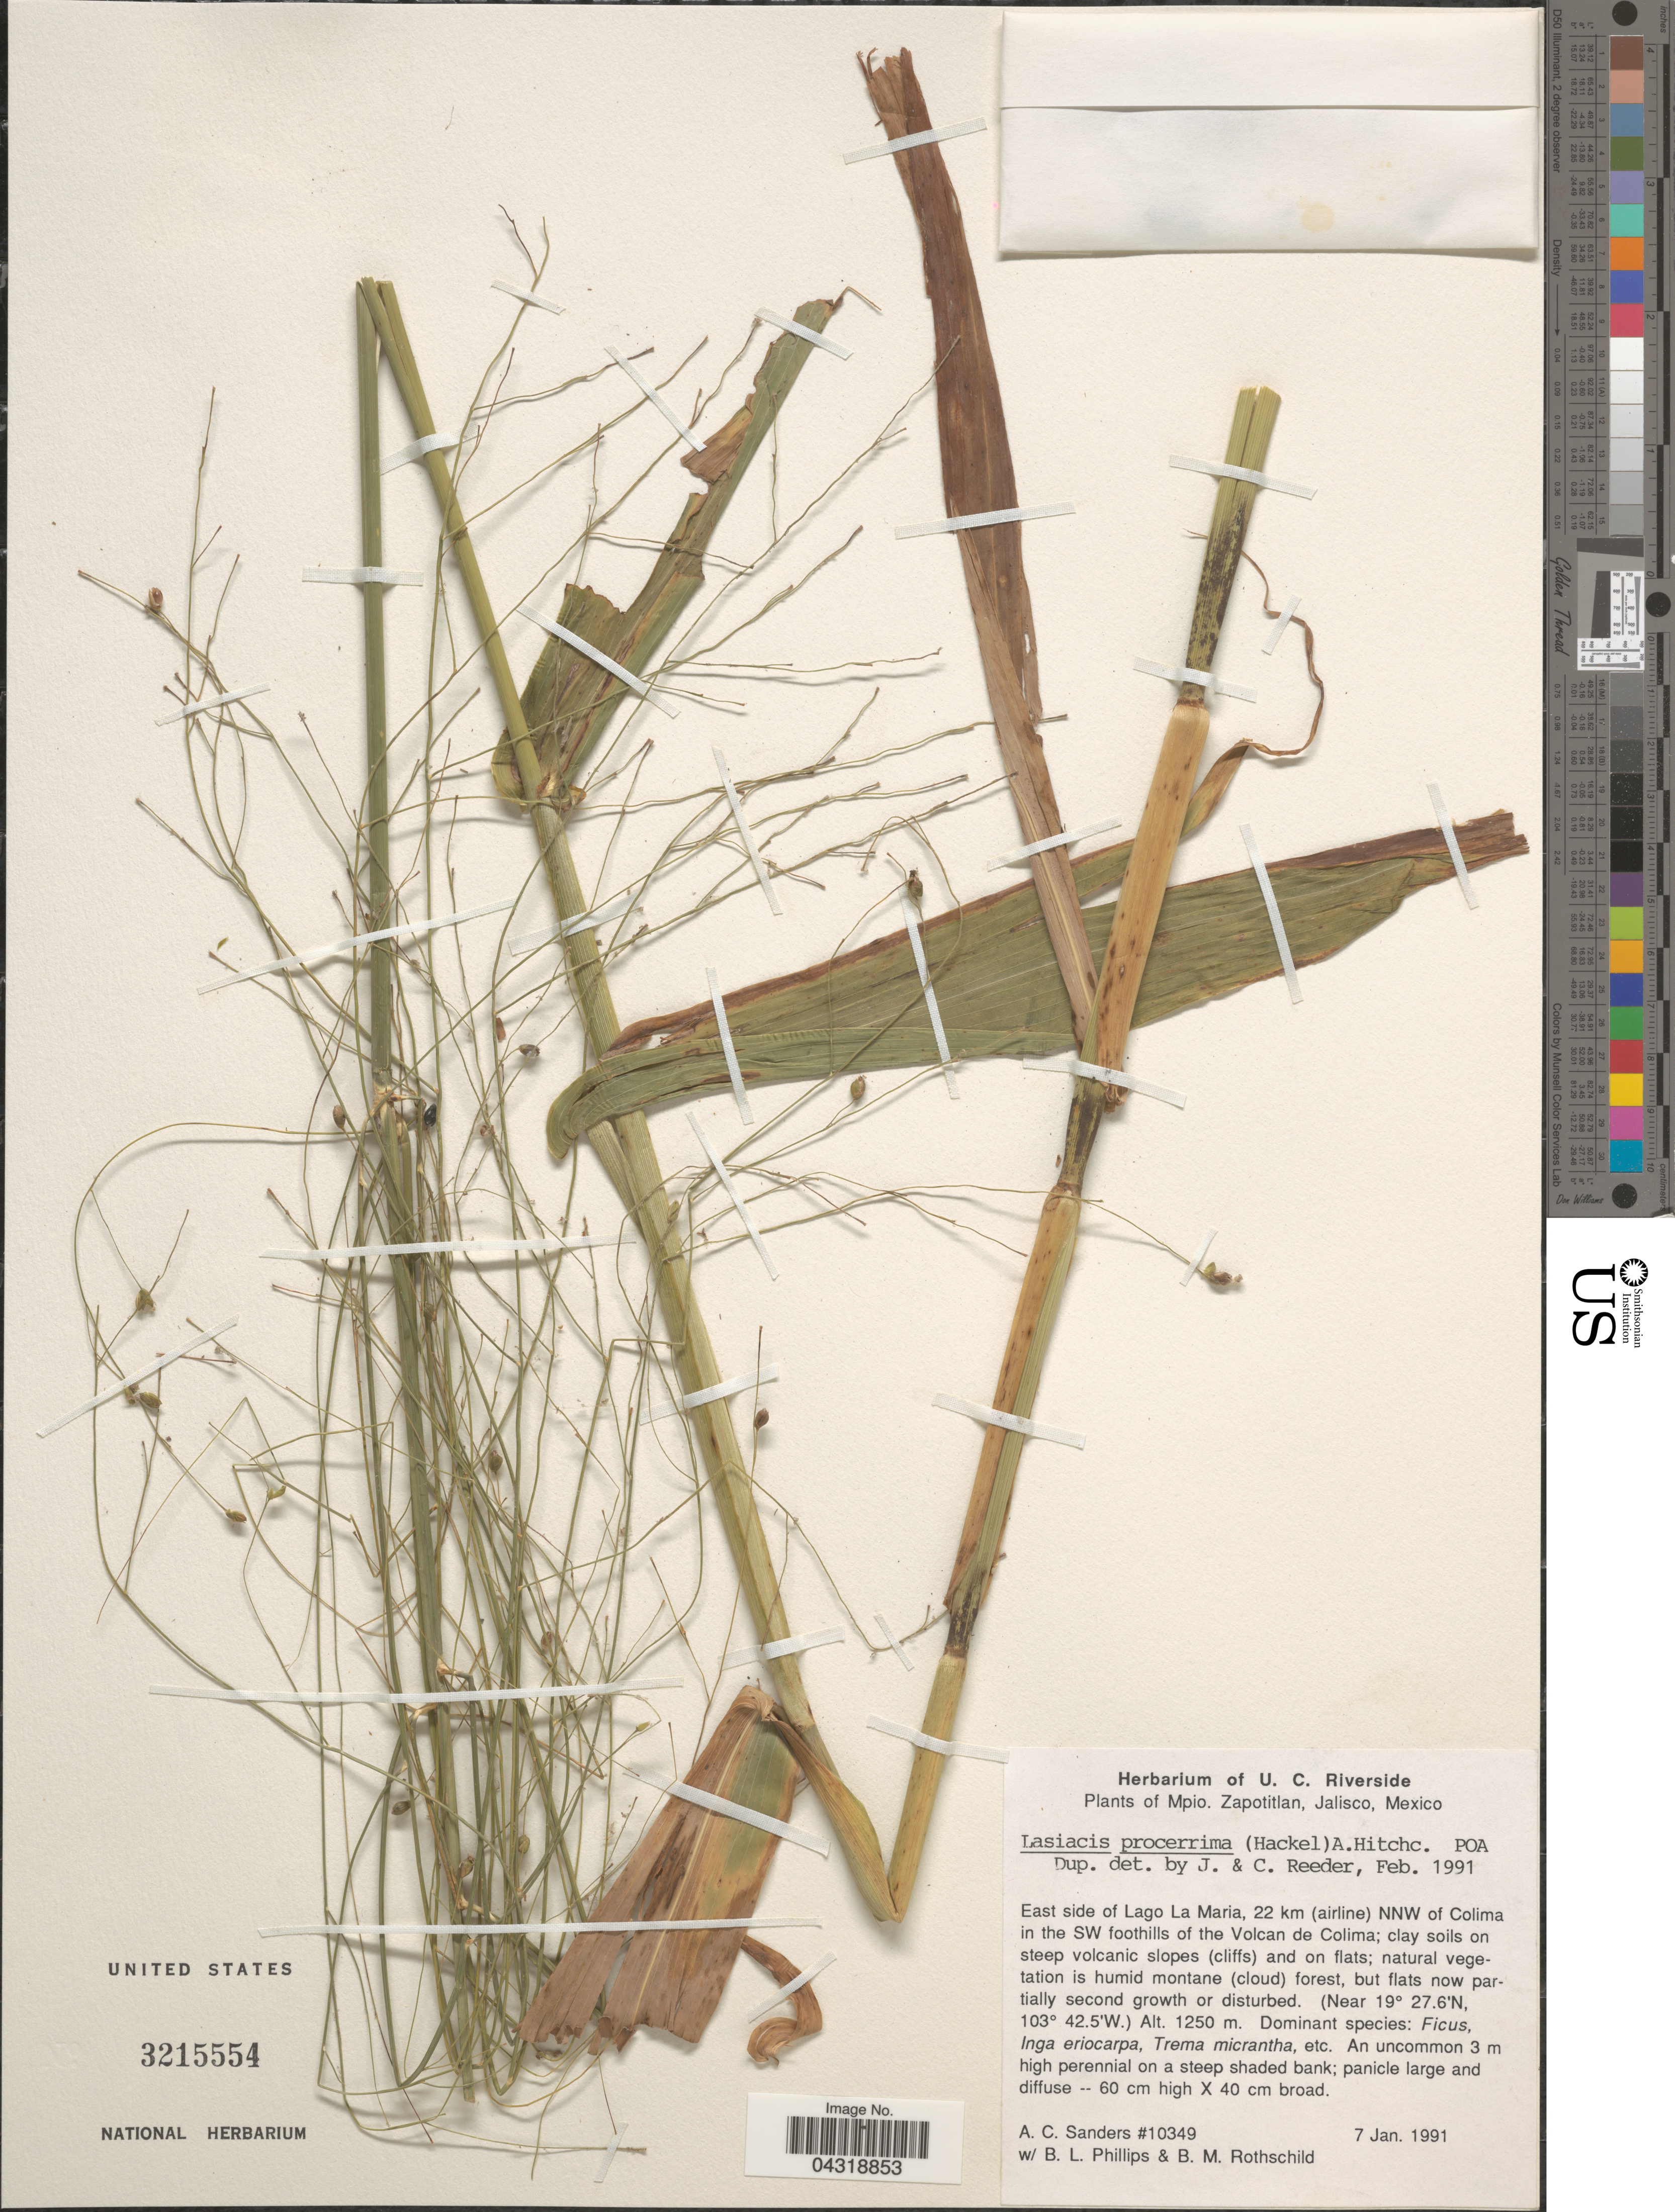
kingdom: Plantae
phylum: Tracheophyta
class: Liliopsida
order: Poales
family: Poaceae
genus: Lasiacis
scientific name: Lasiacis procerrima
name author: (Hack.) Hitchc.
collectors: A. Sanders, B. L. Phillips & B. Rothschild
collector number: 10349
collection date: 1991-01-07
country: Mexico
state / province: Jalisco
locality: Mpio. Zapotitlan. East side of Lago La Maria, 22 km (airline) NNW of Colima in the SW foothills of the Volcan de Colima.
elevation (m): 1250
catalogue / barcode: US 3215554